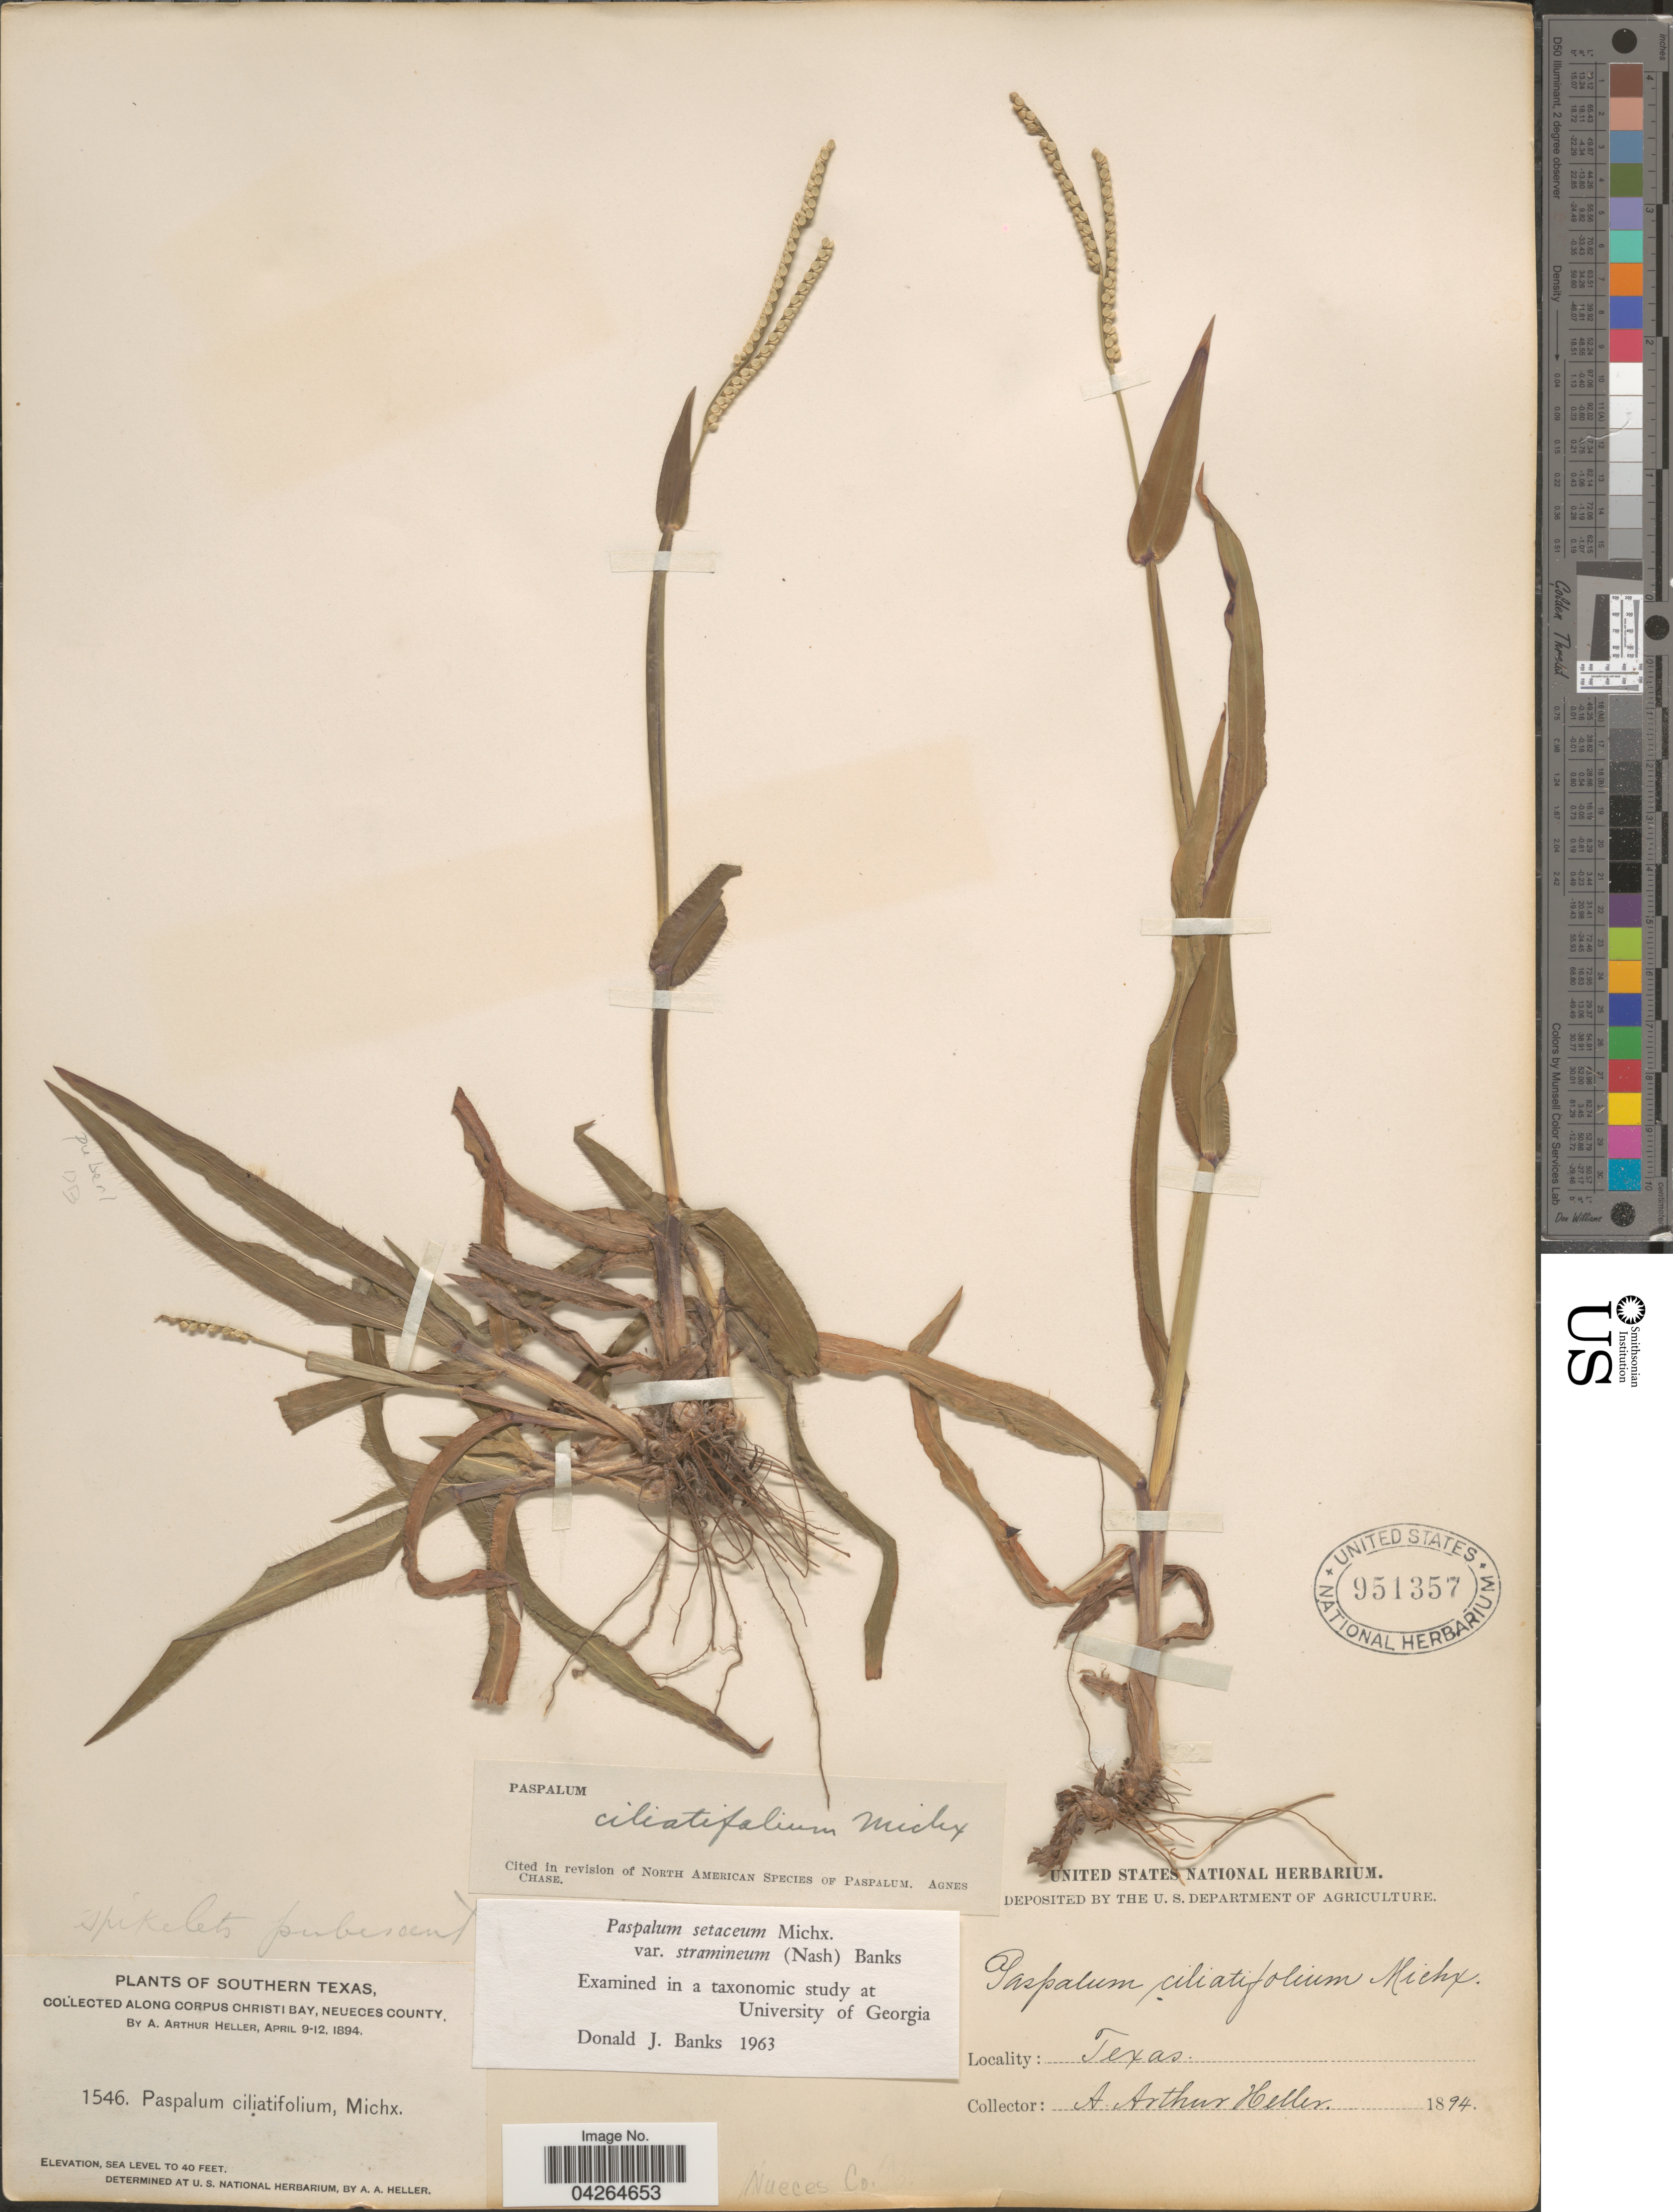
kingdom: Plantae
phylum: Tracheophyta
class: Liliopsida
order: Poales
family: Poaceae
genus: Paspalum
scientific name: Paspalum setaceum var. stramineum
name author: (Nash) D.J. Banks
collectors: A. A. Heller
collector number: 1546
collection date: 1894-04-09/1894-04-12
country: United States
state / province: Texas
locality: Southern Texas. Along Corpus Christi Bay, Neueces County. Nueces Co.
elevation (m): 0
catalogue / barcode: US 951357